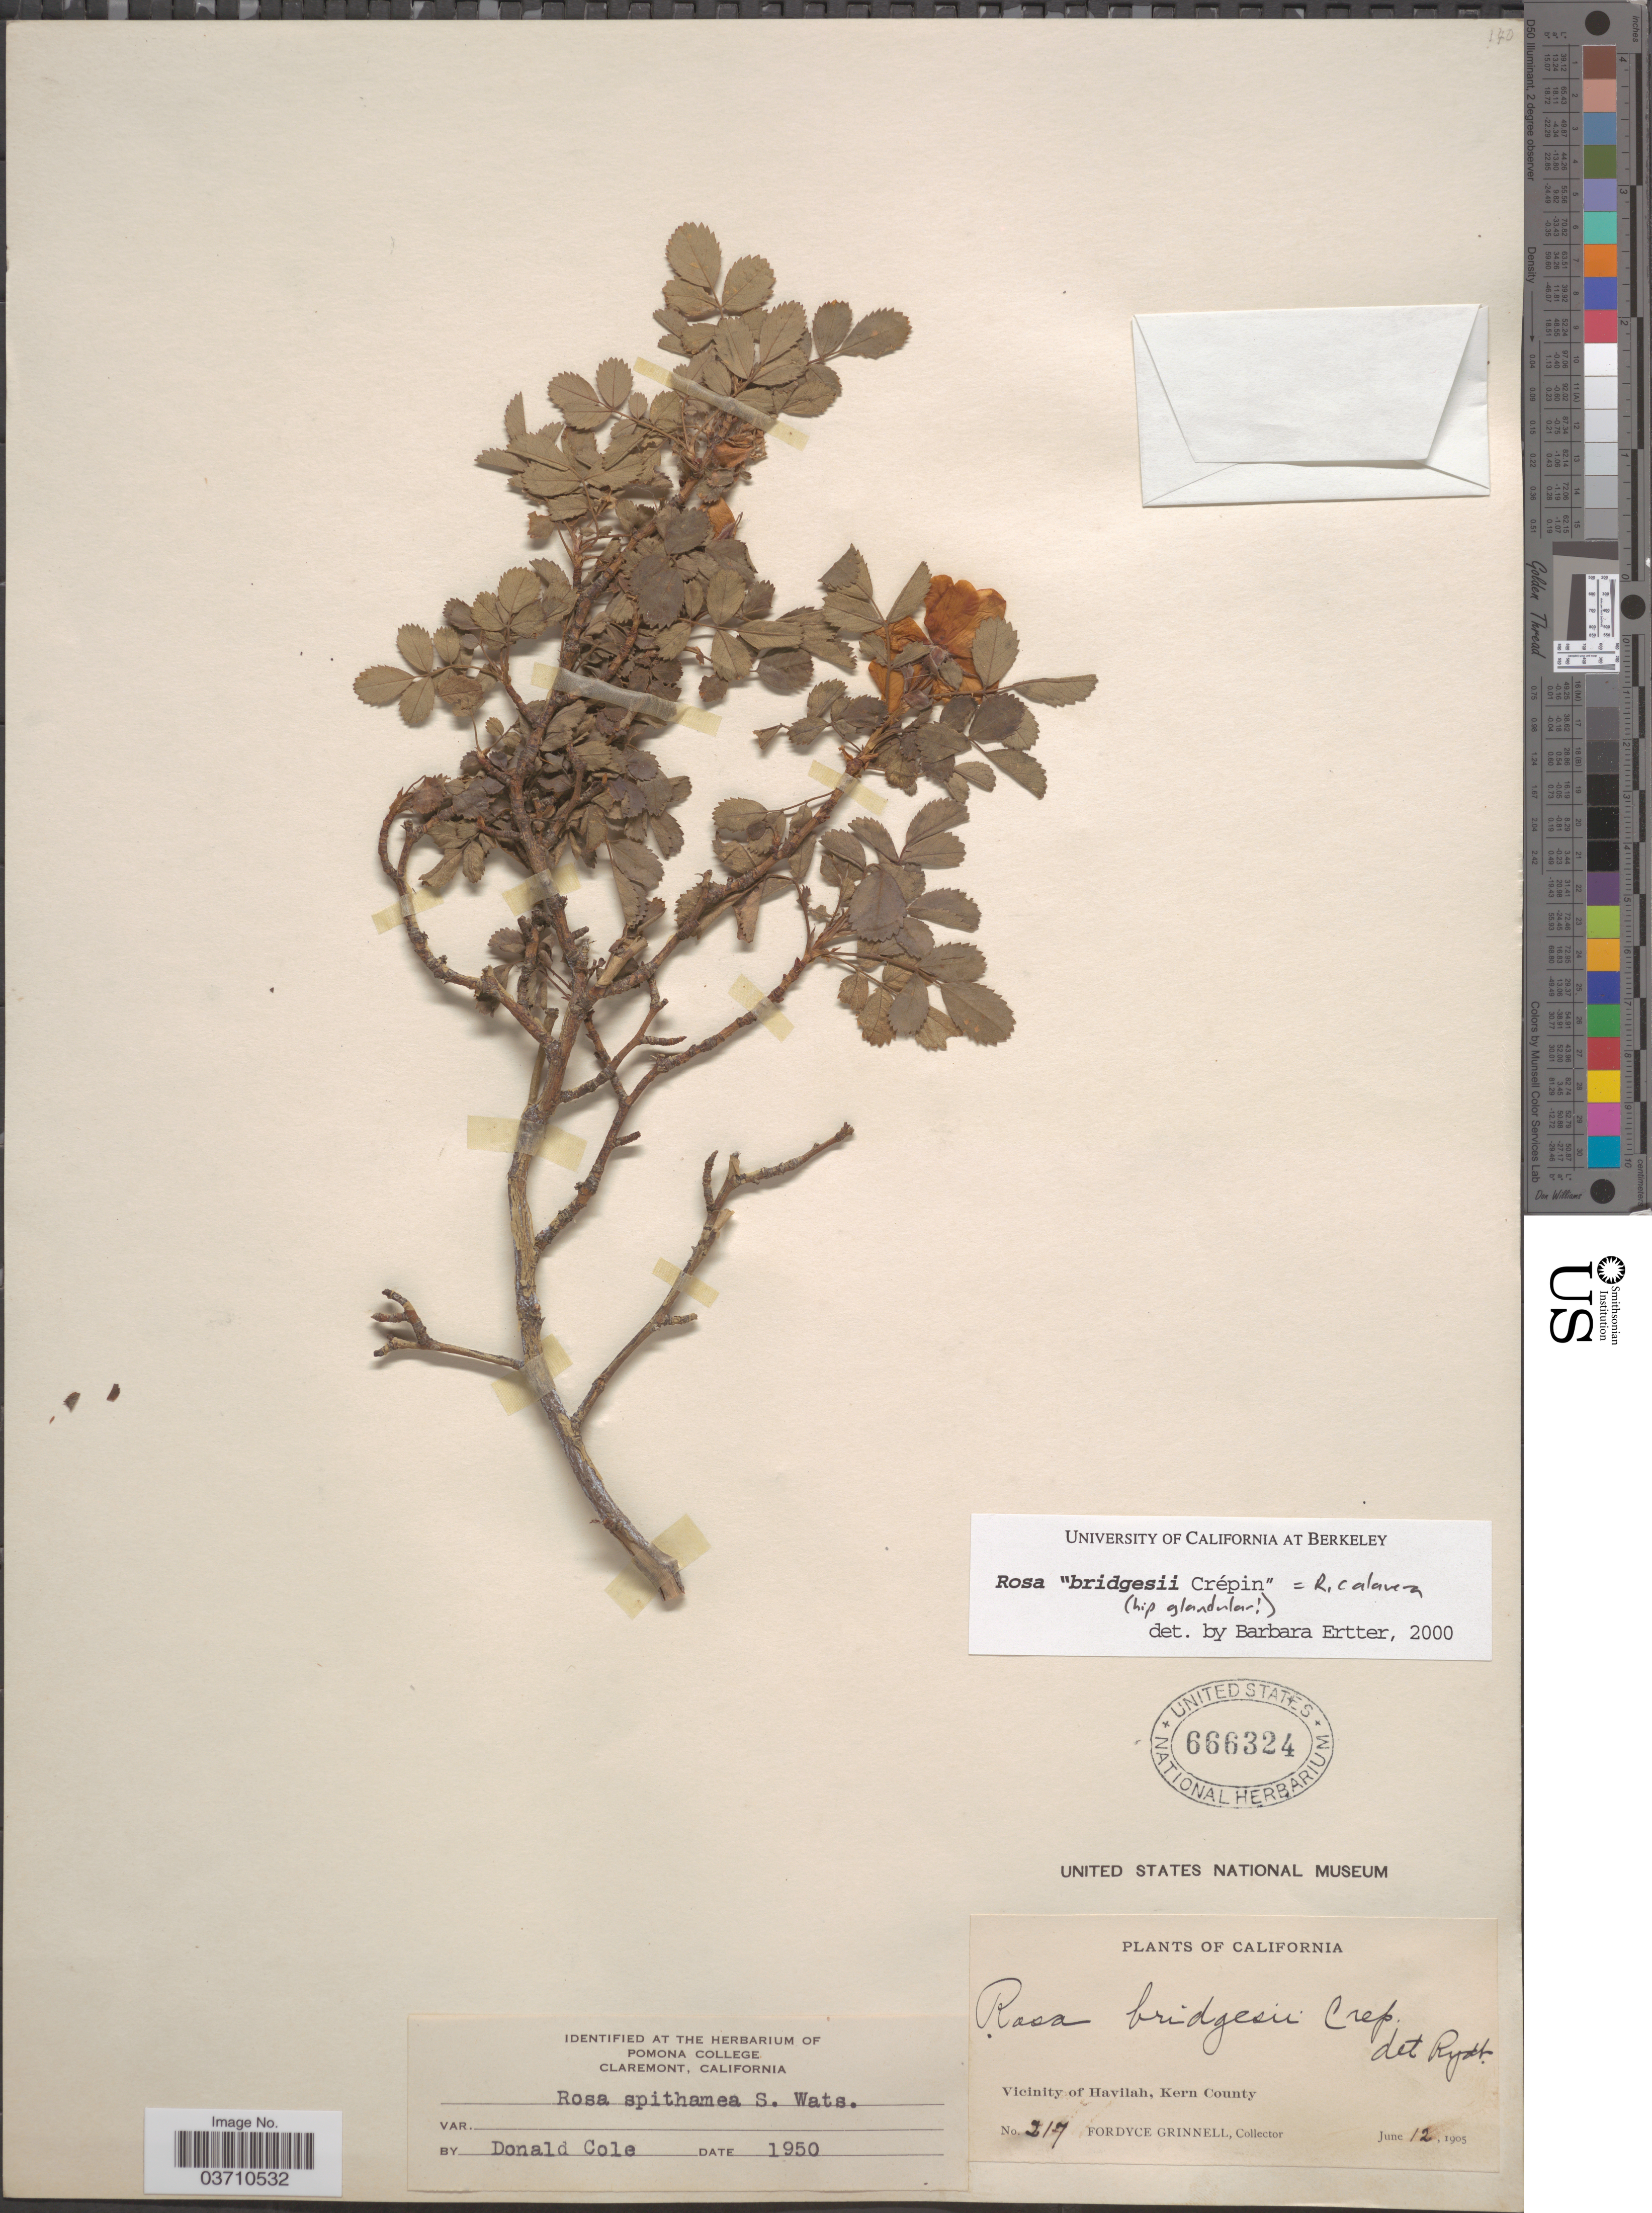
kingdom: Plantae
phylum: Tracheophyta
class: Magnoliopsida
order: Rosales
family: Rosaceae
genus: Rosa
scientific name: Rosa bridgesii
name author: Crép. ex Rydb.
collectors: F. Grinnell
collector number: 217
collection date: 1905-06-12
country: United States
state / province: California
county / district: Kern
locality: Vicinity of Havilah, Kern County.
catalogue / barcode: US 666324